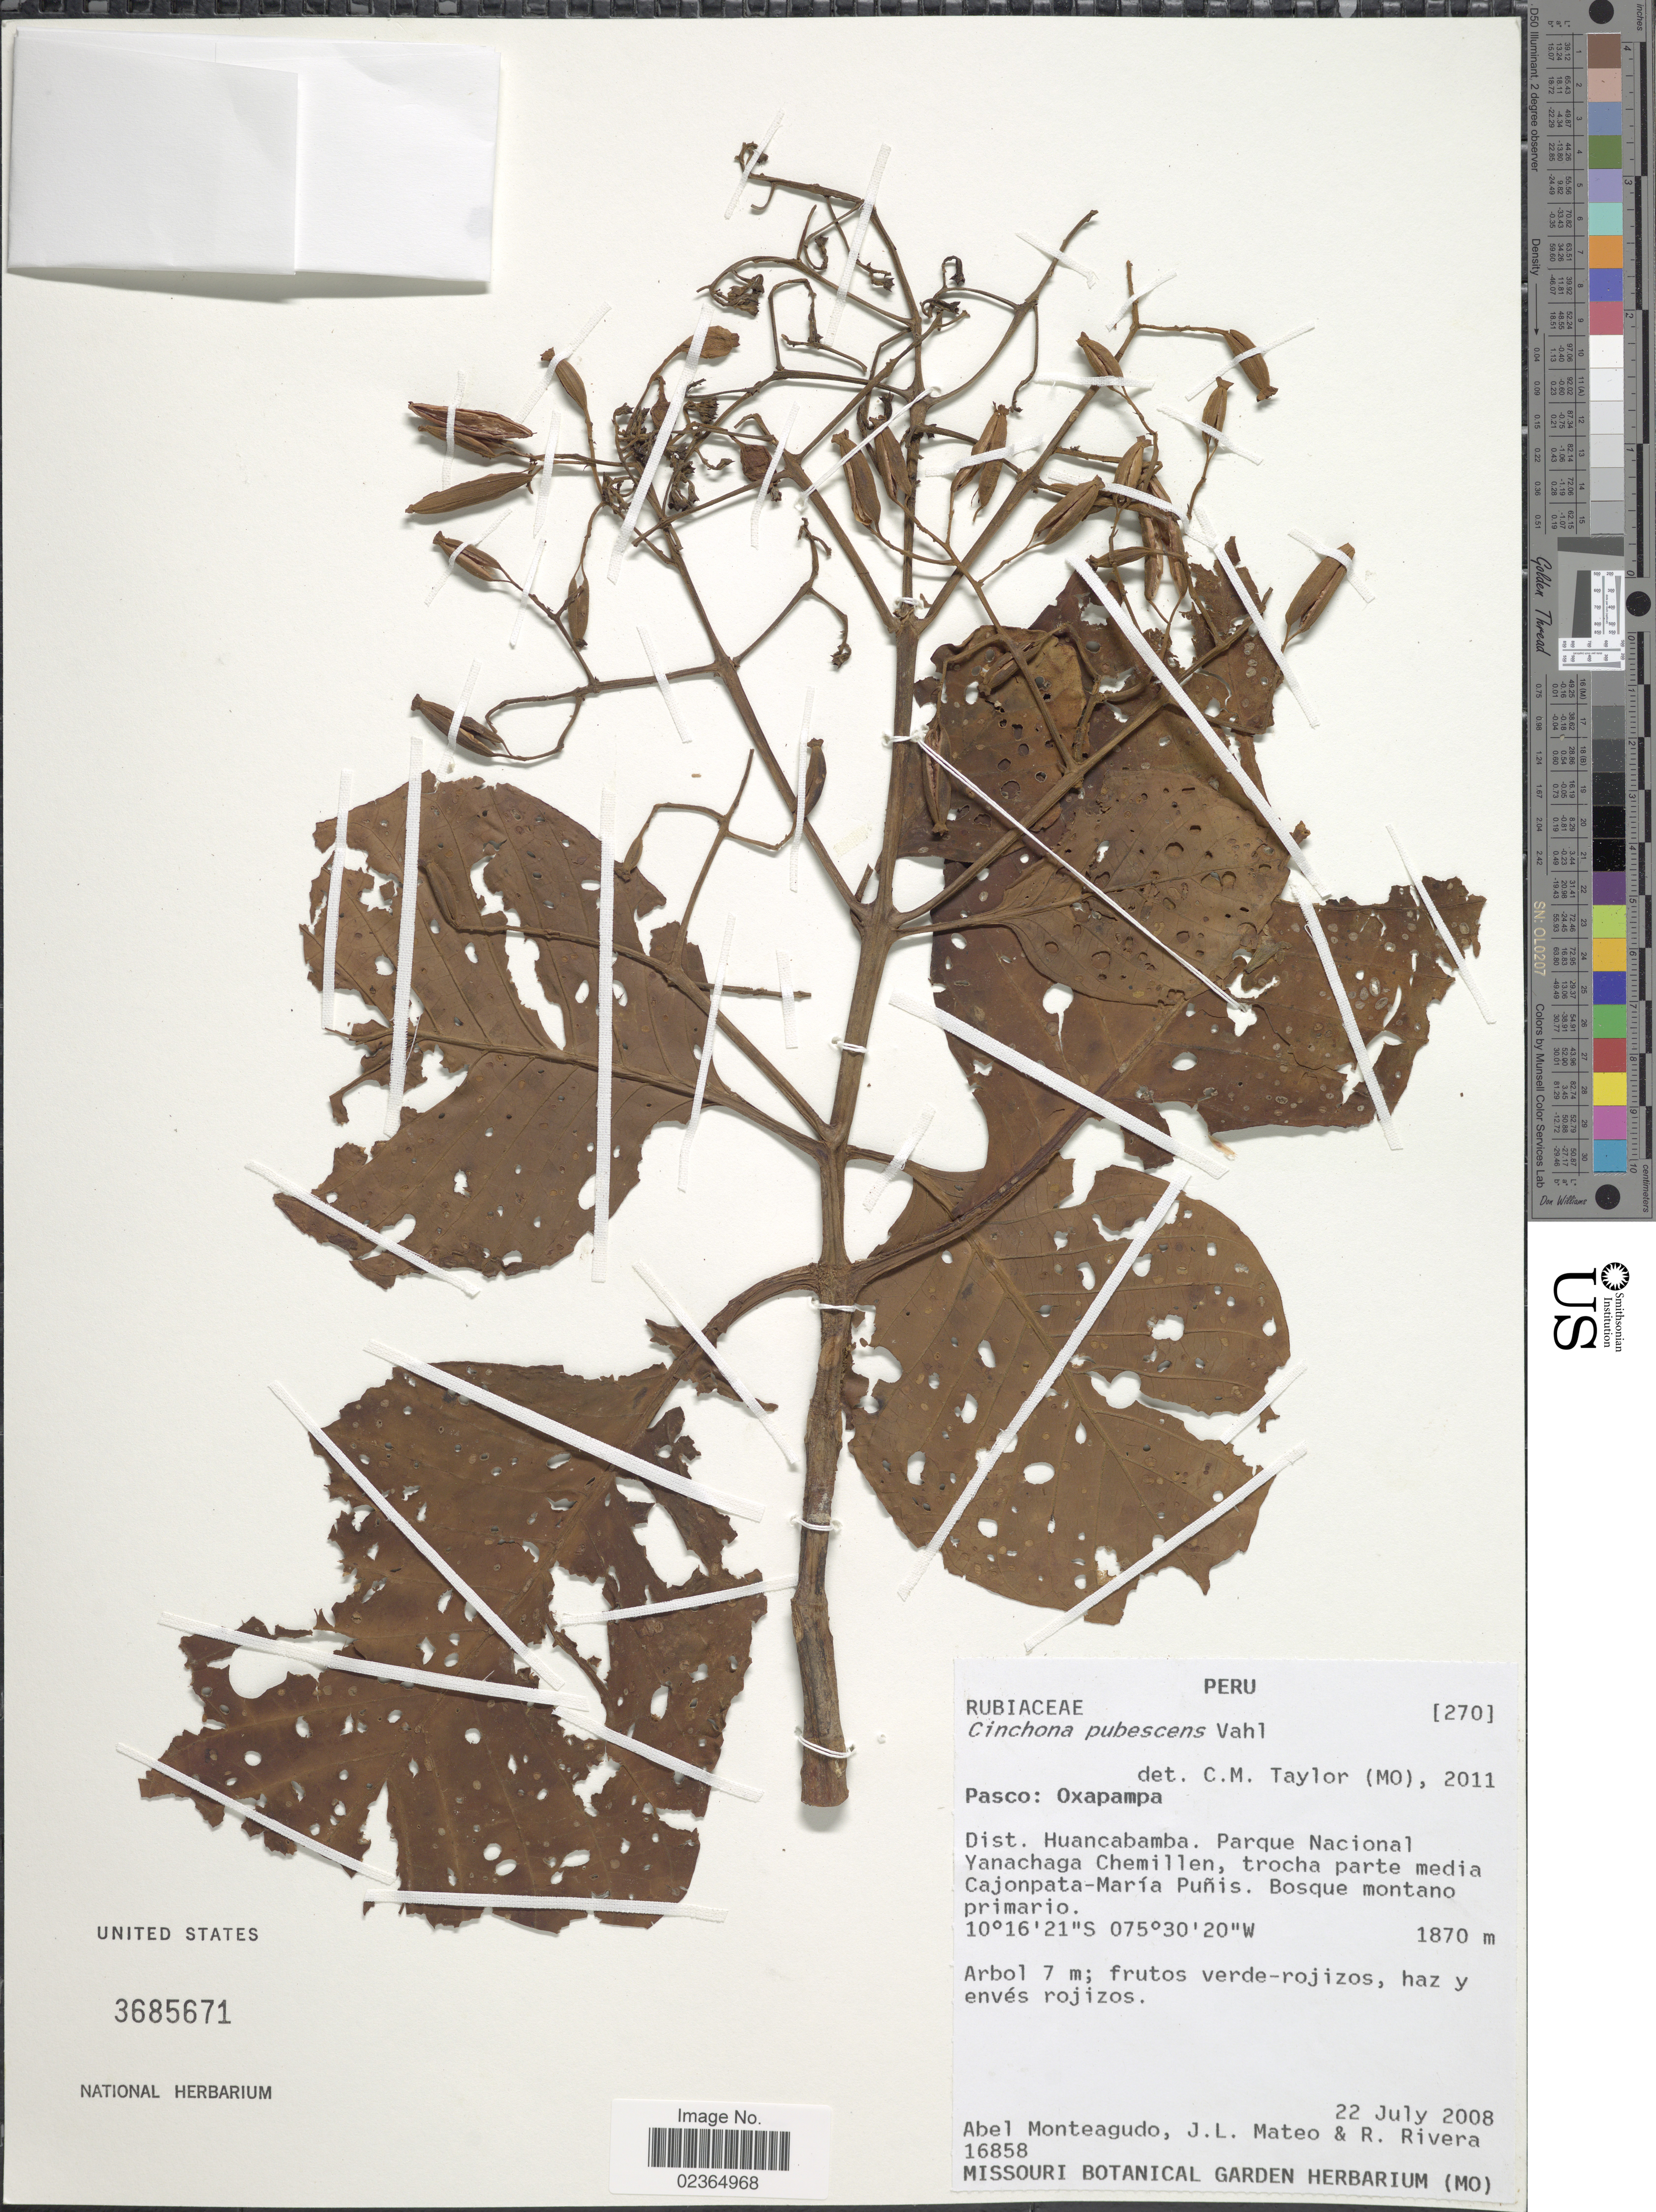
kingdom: Plantae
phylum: Tracheophyta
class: Magnoliopsida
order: Gentianales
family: Rubiaceae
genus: Cinchona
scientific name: Cinchona pubescens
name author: Vahl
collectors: A. Monteagudo, J. Mateo & R. Rivera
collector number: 16858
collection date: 2008-07-22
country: Peru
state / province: Pasco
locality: Oaxapampa. Dist. Huancabamba. Parque Nacional Yanachaga Chemillen, trocha parte media Cajonpata-María Puñis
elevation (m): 1870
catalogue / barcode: US 3685671